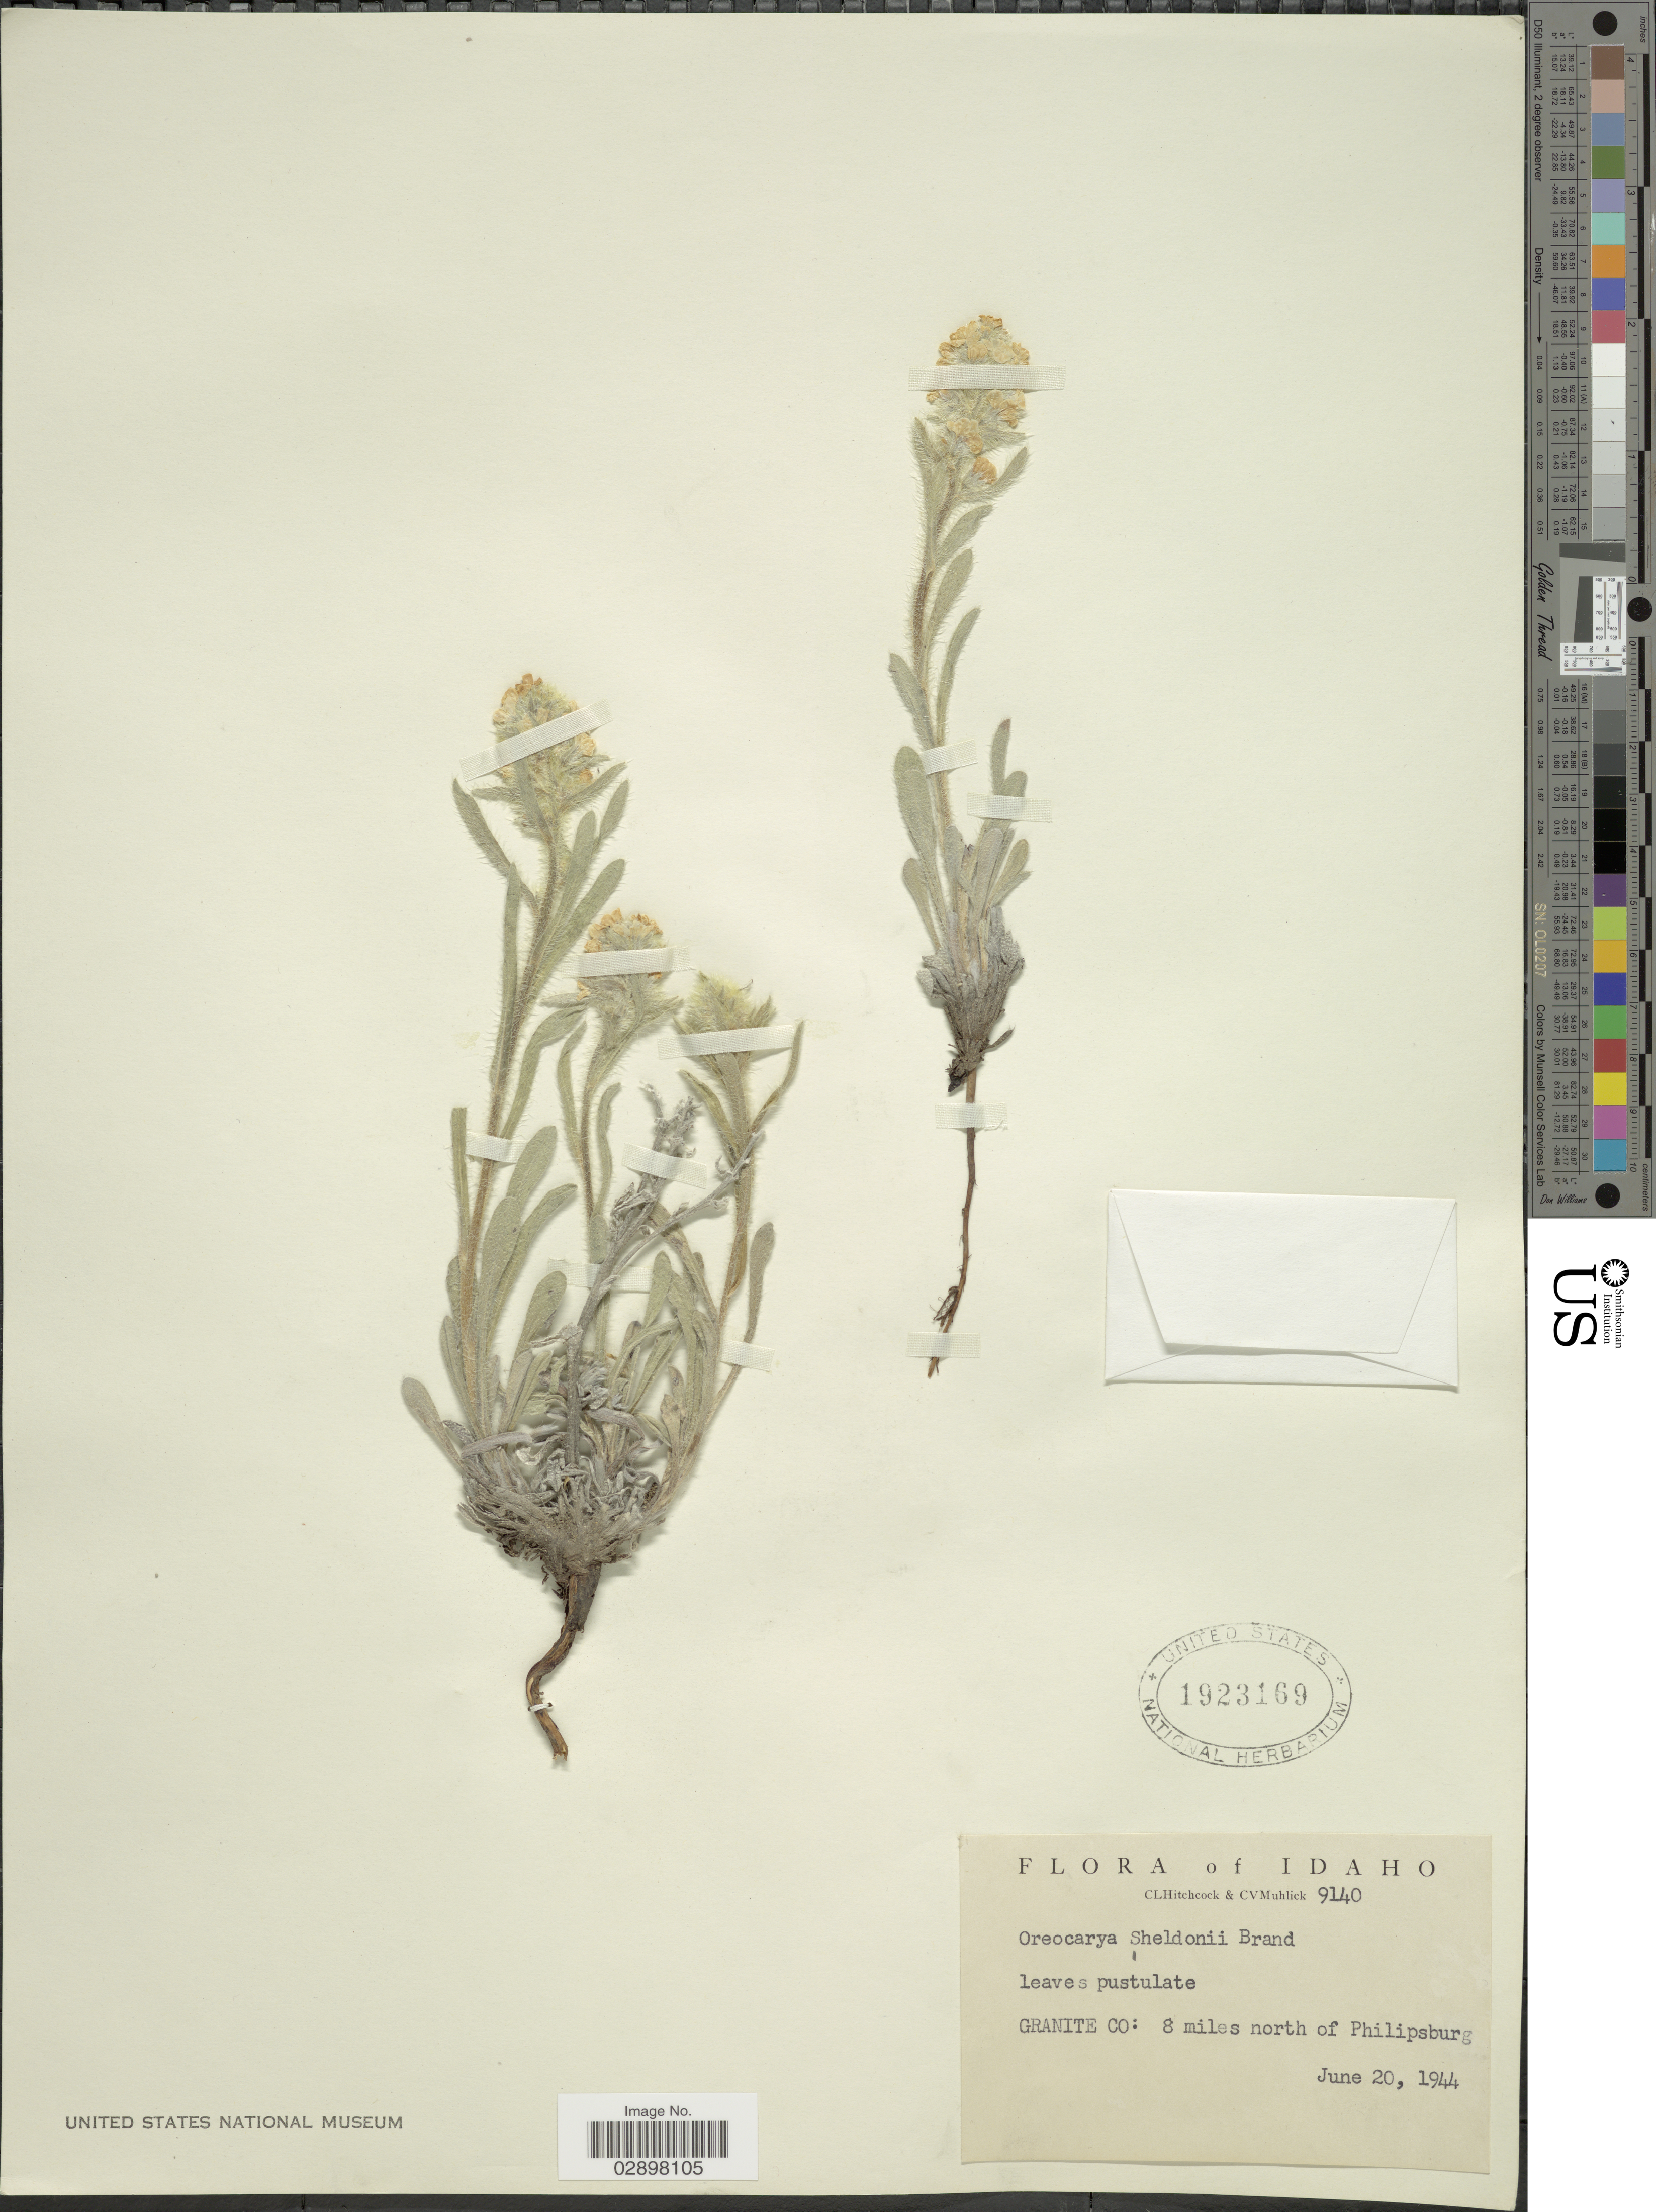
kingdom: Plantae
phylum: Tracheophyta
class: Magnoliopsida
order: Boraginales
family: Boraginaceae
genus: Cryptantha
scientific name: Cryptantha sheldonii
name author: (Brand) Payson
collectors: C. L. Hitchcock & C. V. Muhlick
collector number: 9140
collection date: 1944-06-20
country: United States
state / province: Montana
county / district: Granite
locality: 8 miles north of Philipsburg.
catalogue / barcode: US 1923169